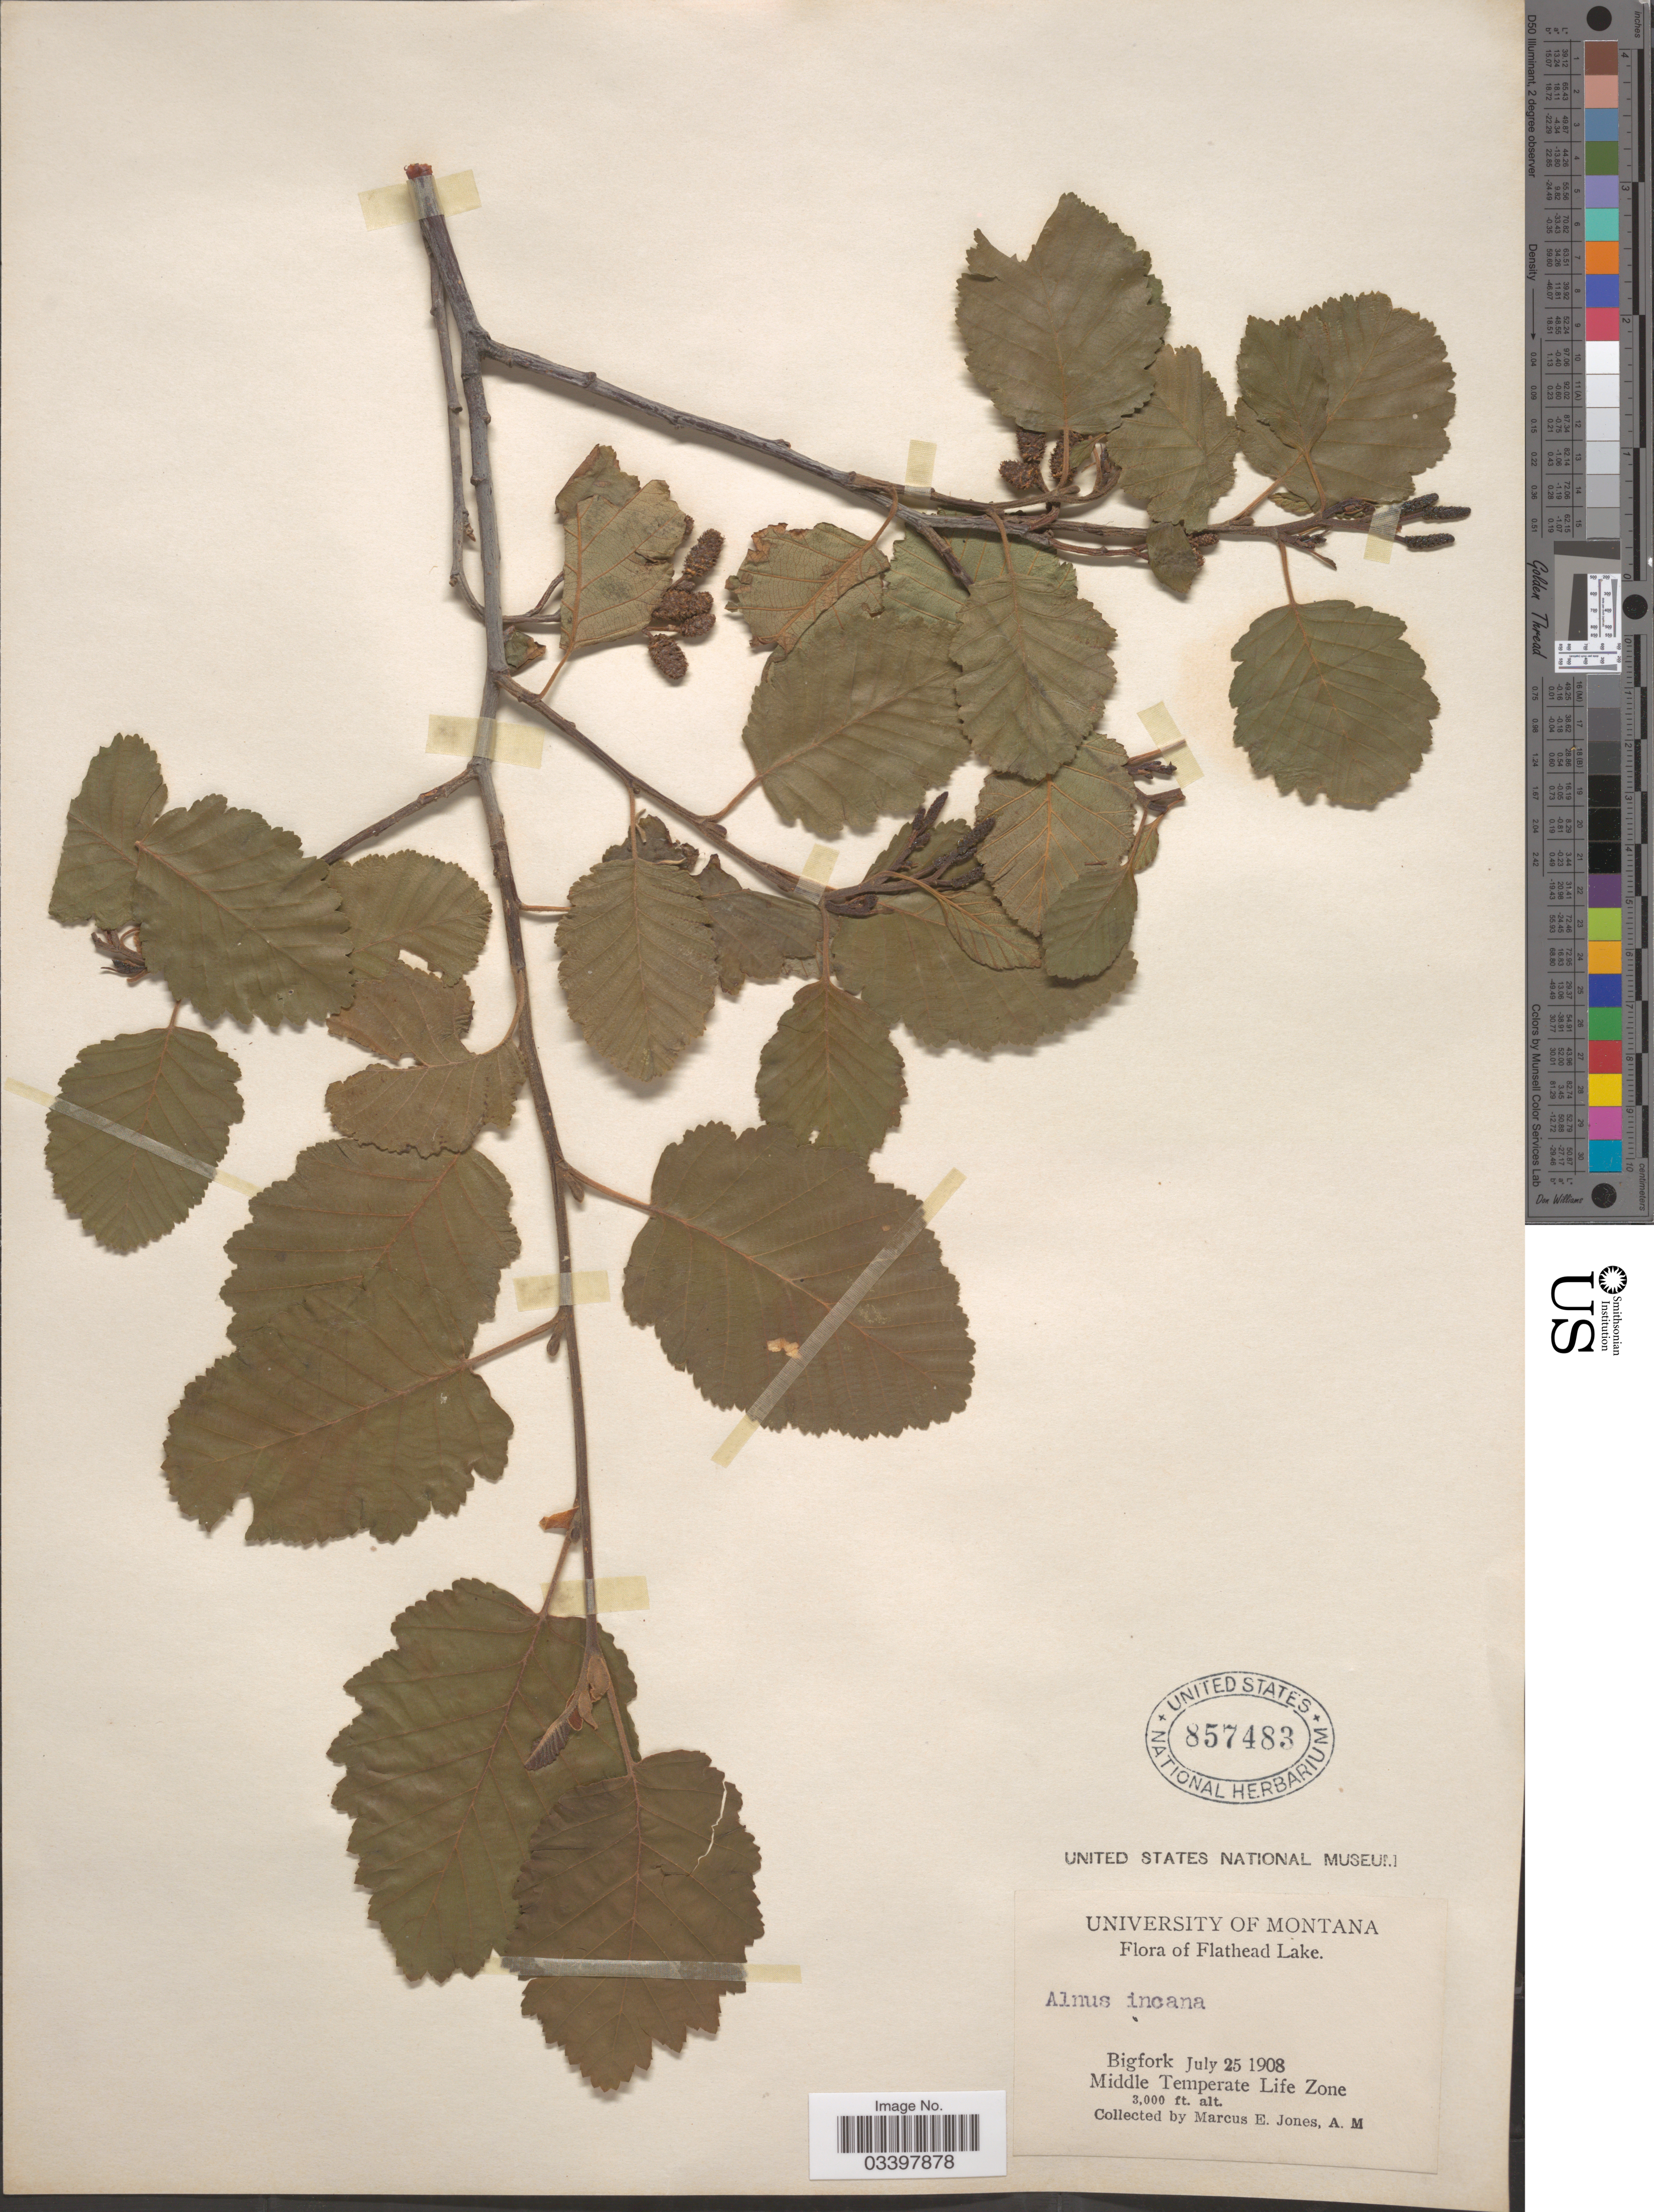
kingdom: Plantae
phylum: Tracheophyta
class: Magnoliopsida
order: Fagales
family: Betulaceae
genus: Alnus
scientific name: Alnus incana subsp. tenuifolia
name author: (Nutt.) Breitung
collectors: M. E. Jones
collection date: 1908-07-25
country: United States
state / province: Montana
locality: Flathead Lake. Bigfork. Middle Temperate Life Zone.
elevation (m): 914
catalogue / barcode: US 857483